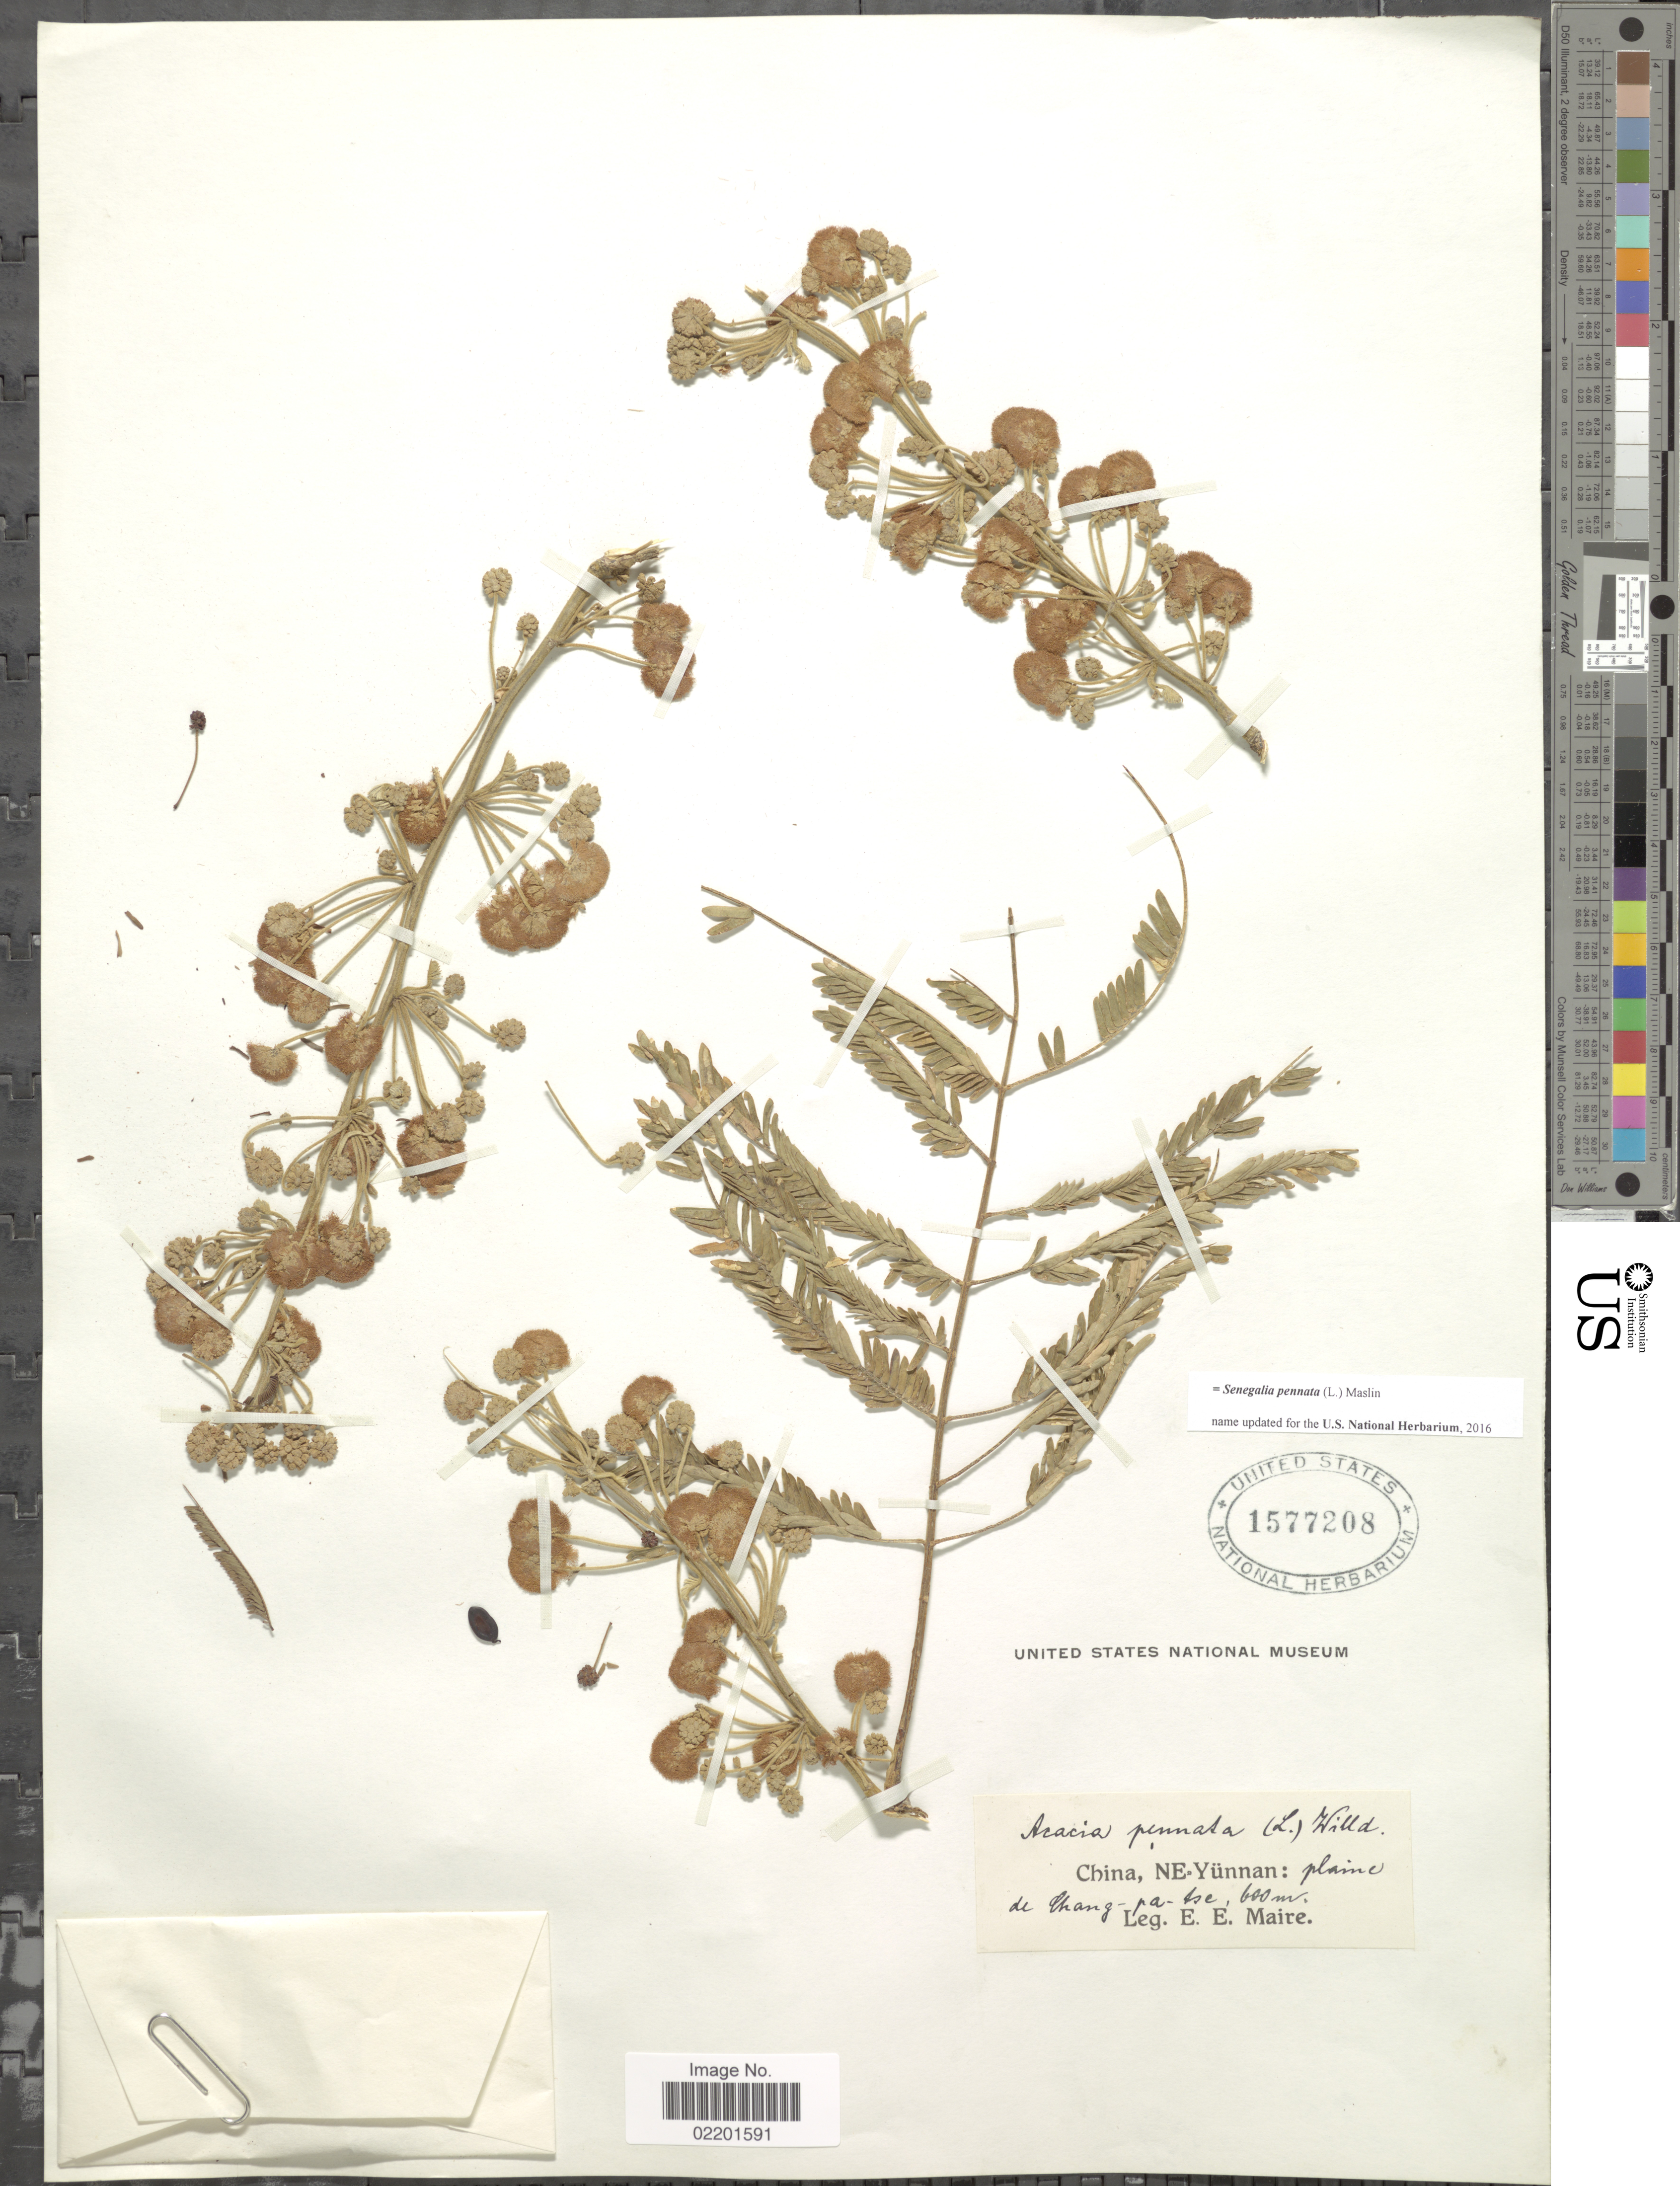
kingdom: Plantae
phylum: Tracheophyta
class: Magnoliopsida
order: Fabales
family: Fabaceae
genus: Senegalia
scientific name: Senegalia pennata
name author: (L.) Maslin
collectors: E. E. Maire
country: China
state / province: Yunnan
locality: China, NE-Yunnan: plaine de Chang-pa-tse.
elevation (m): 600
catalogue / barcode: US 1577208